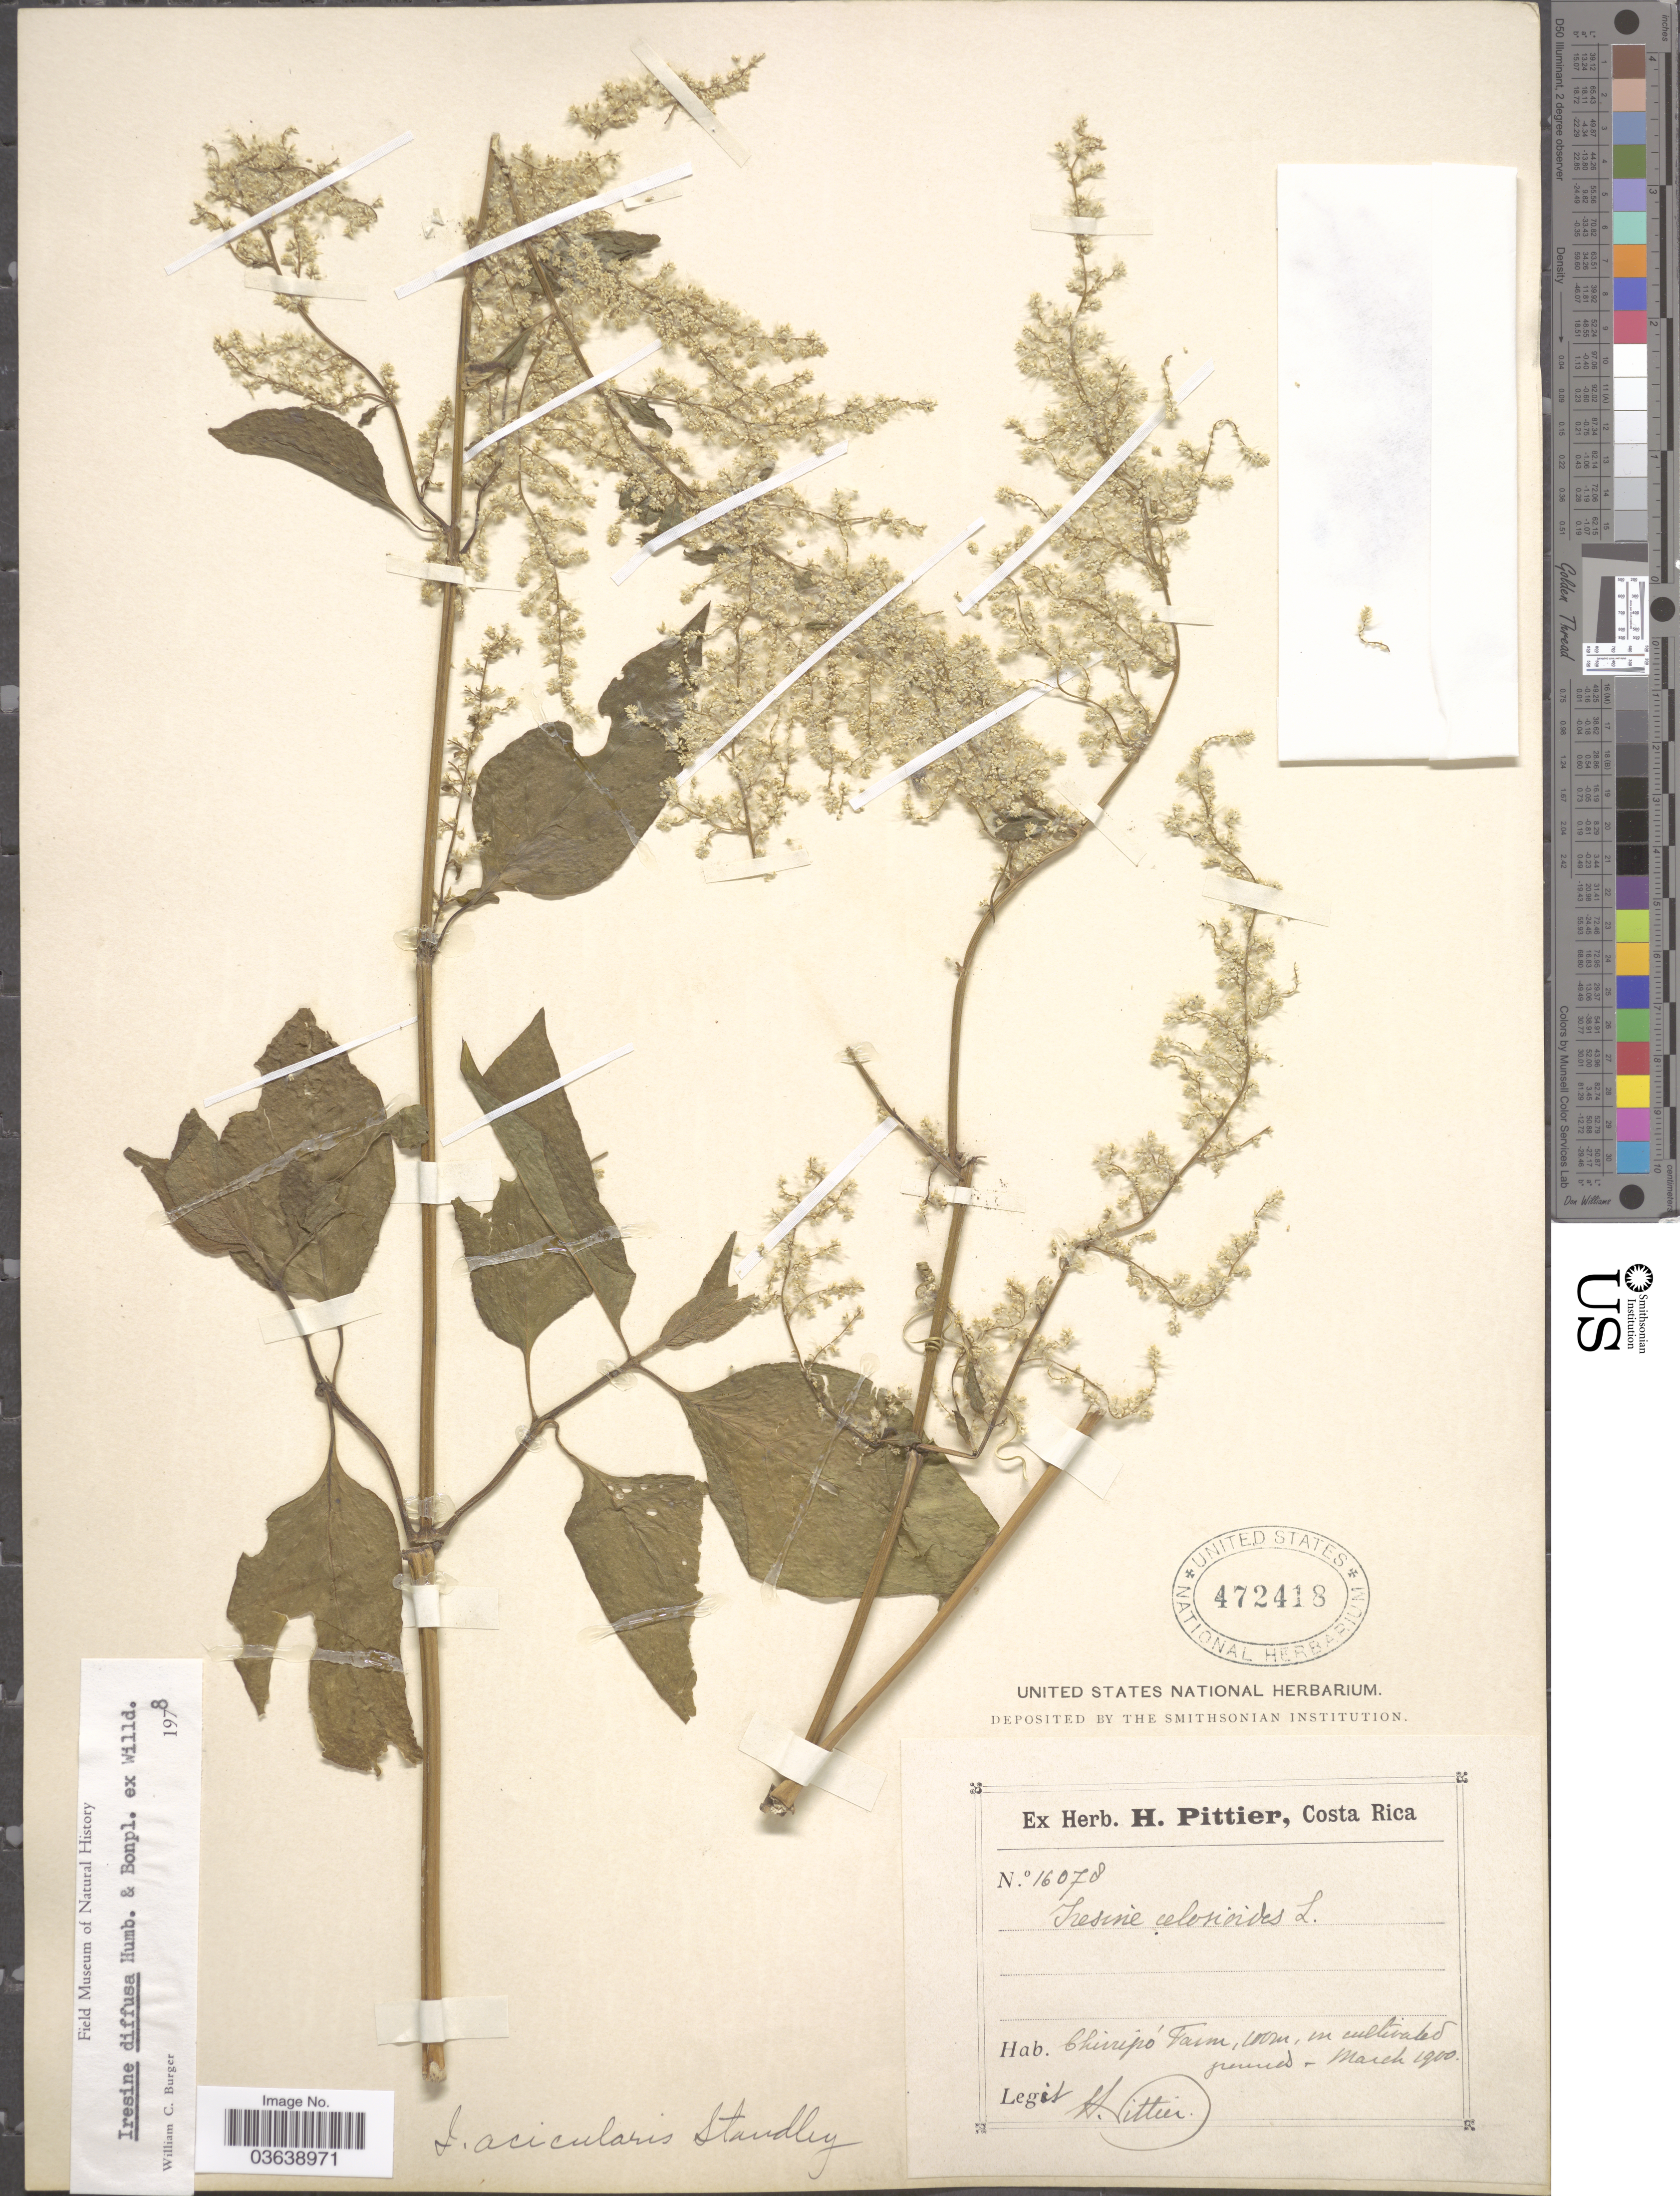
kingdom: Plantae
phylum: Tracheophyta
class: Magnoliopsida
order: Caryophyllales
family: Amaranthaceae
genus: Iresine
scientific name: Iresine celosia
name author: L.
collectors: H. F. Pittier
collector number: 16078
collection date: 1900-03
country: Costa Rica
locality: Chirripó Farm.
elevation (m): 100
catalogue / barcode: US 472418